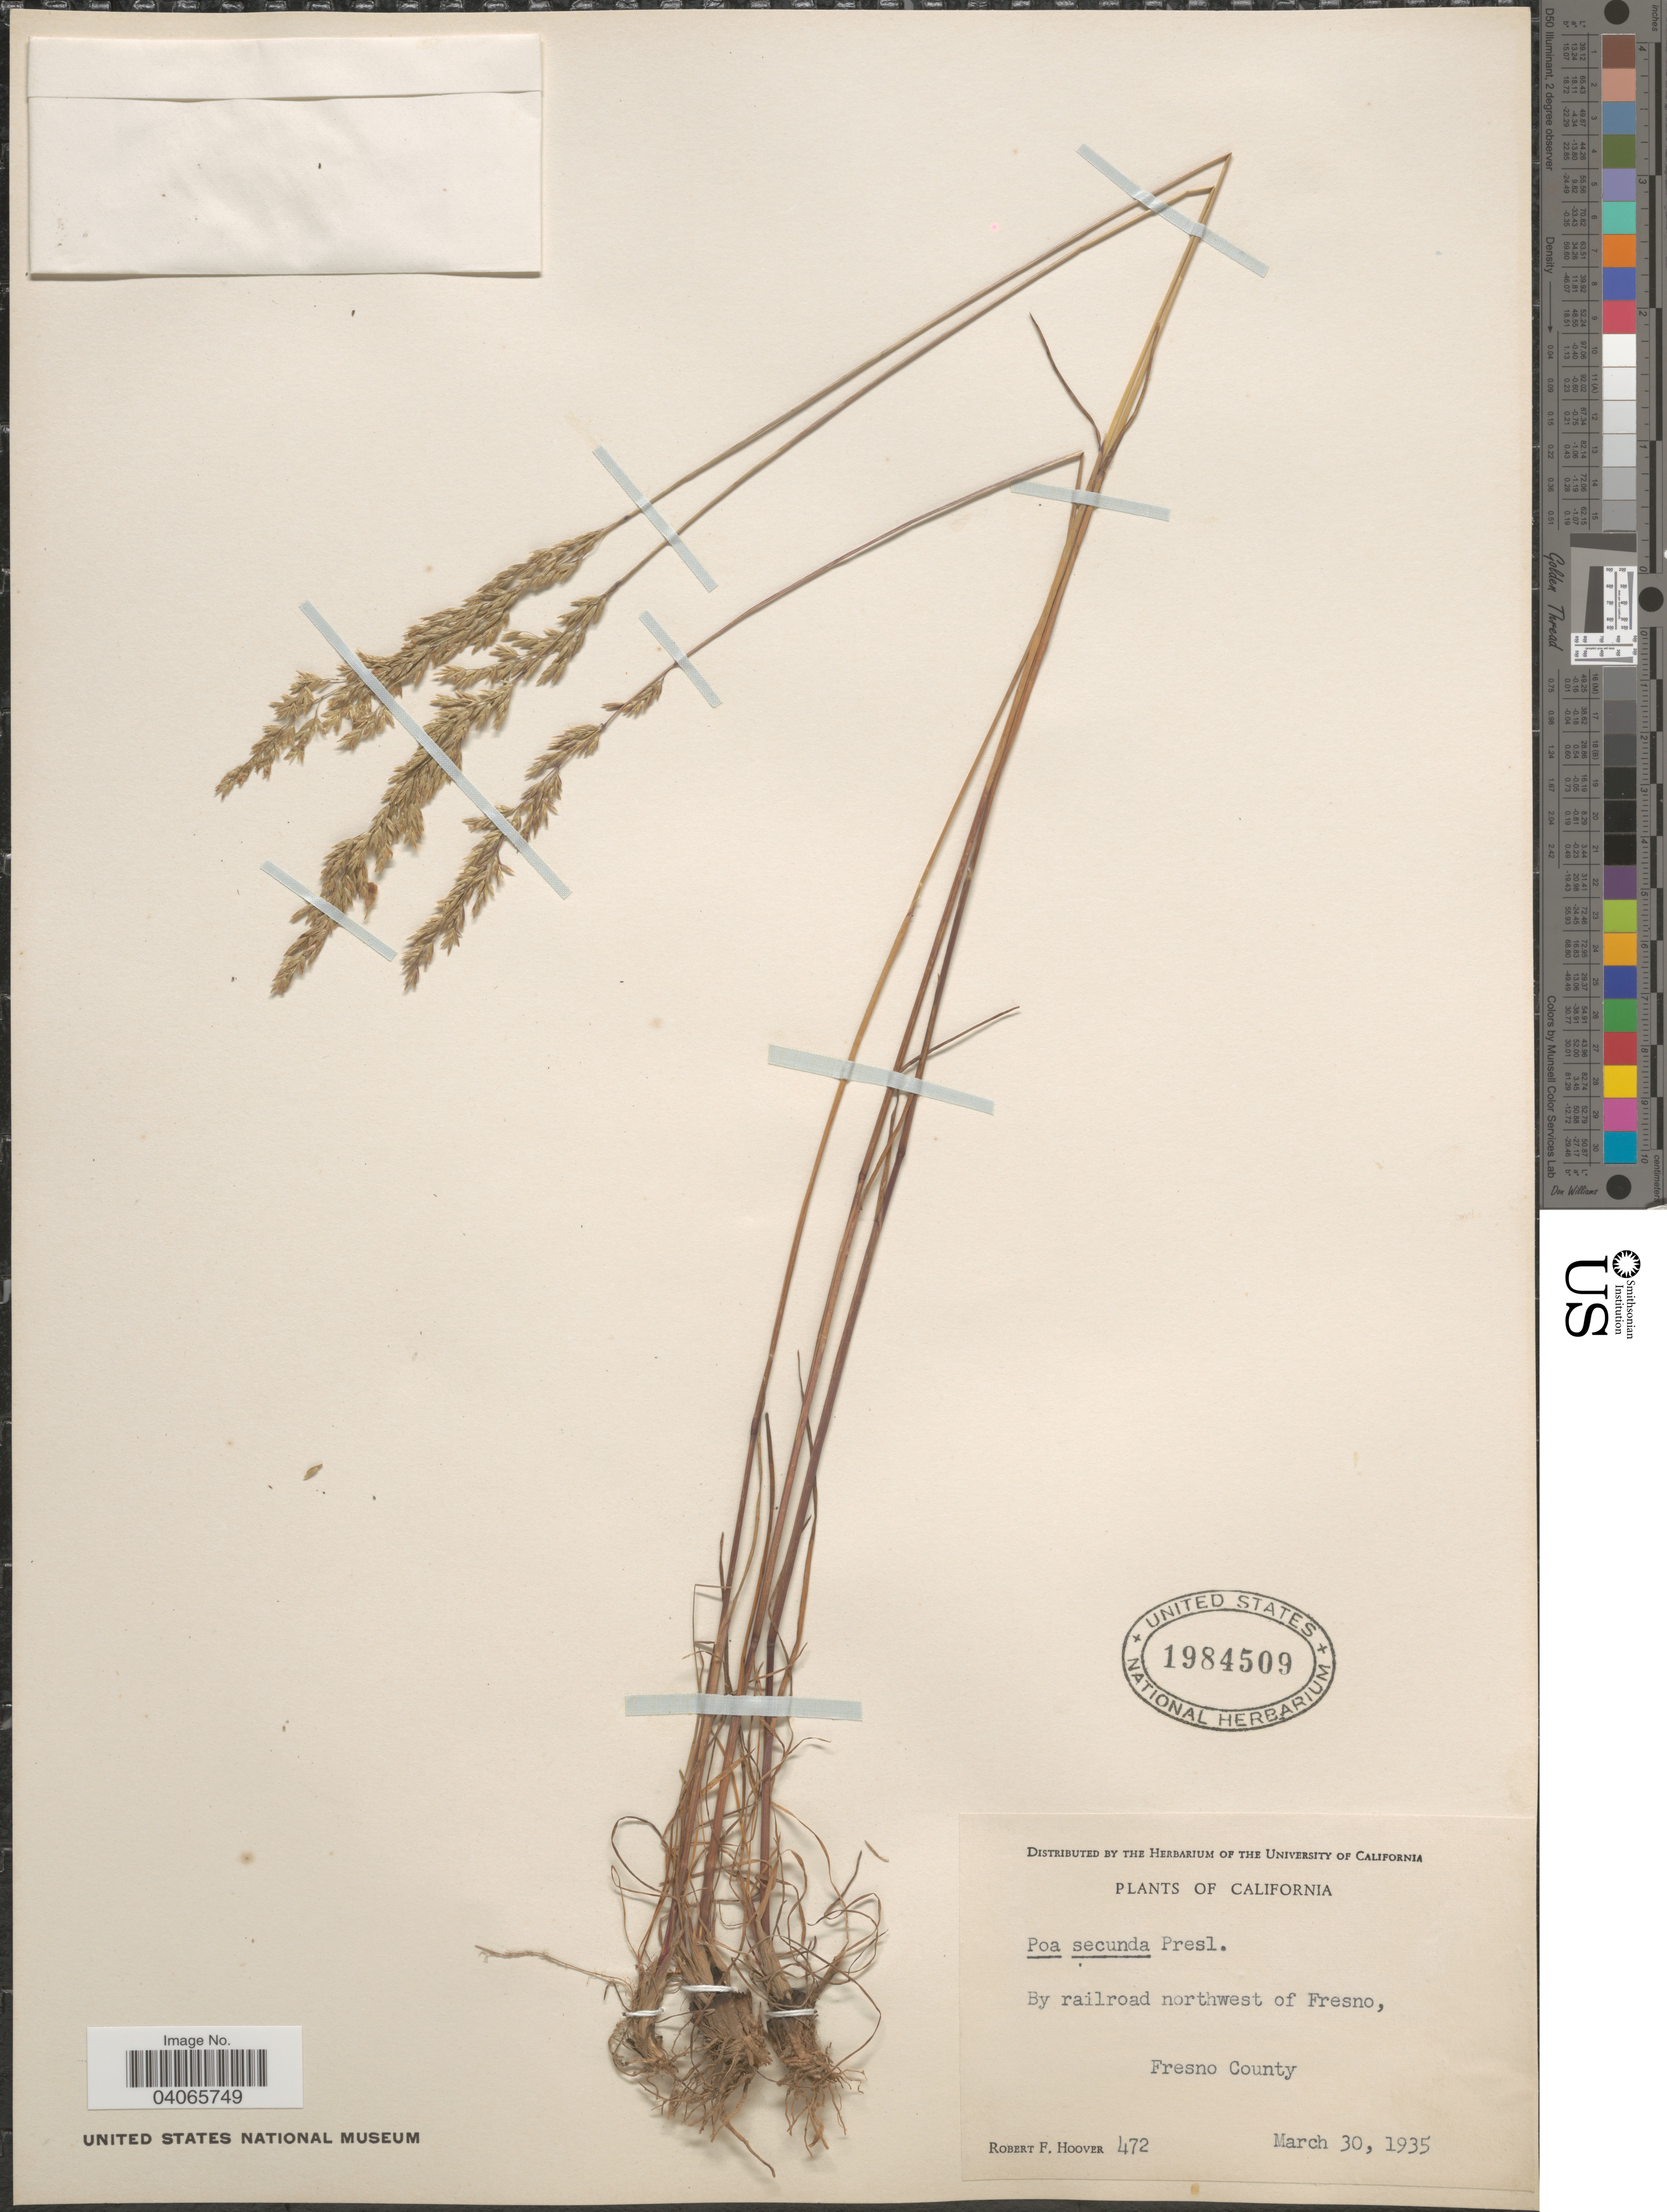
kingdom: Plantae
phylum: Tracheophyta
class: Liliopsida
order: Poales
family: Poaceae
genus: Poa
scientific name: Poa secunda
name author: J. Presl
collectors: R. F. Hoover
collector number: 472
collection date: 1935-03-30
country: United States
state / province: California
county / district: Fresno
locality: By railroad northwest of Fresno County.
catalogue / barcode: US 1984509